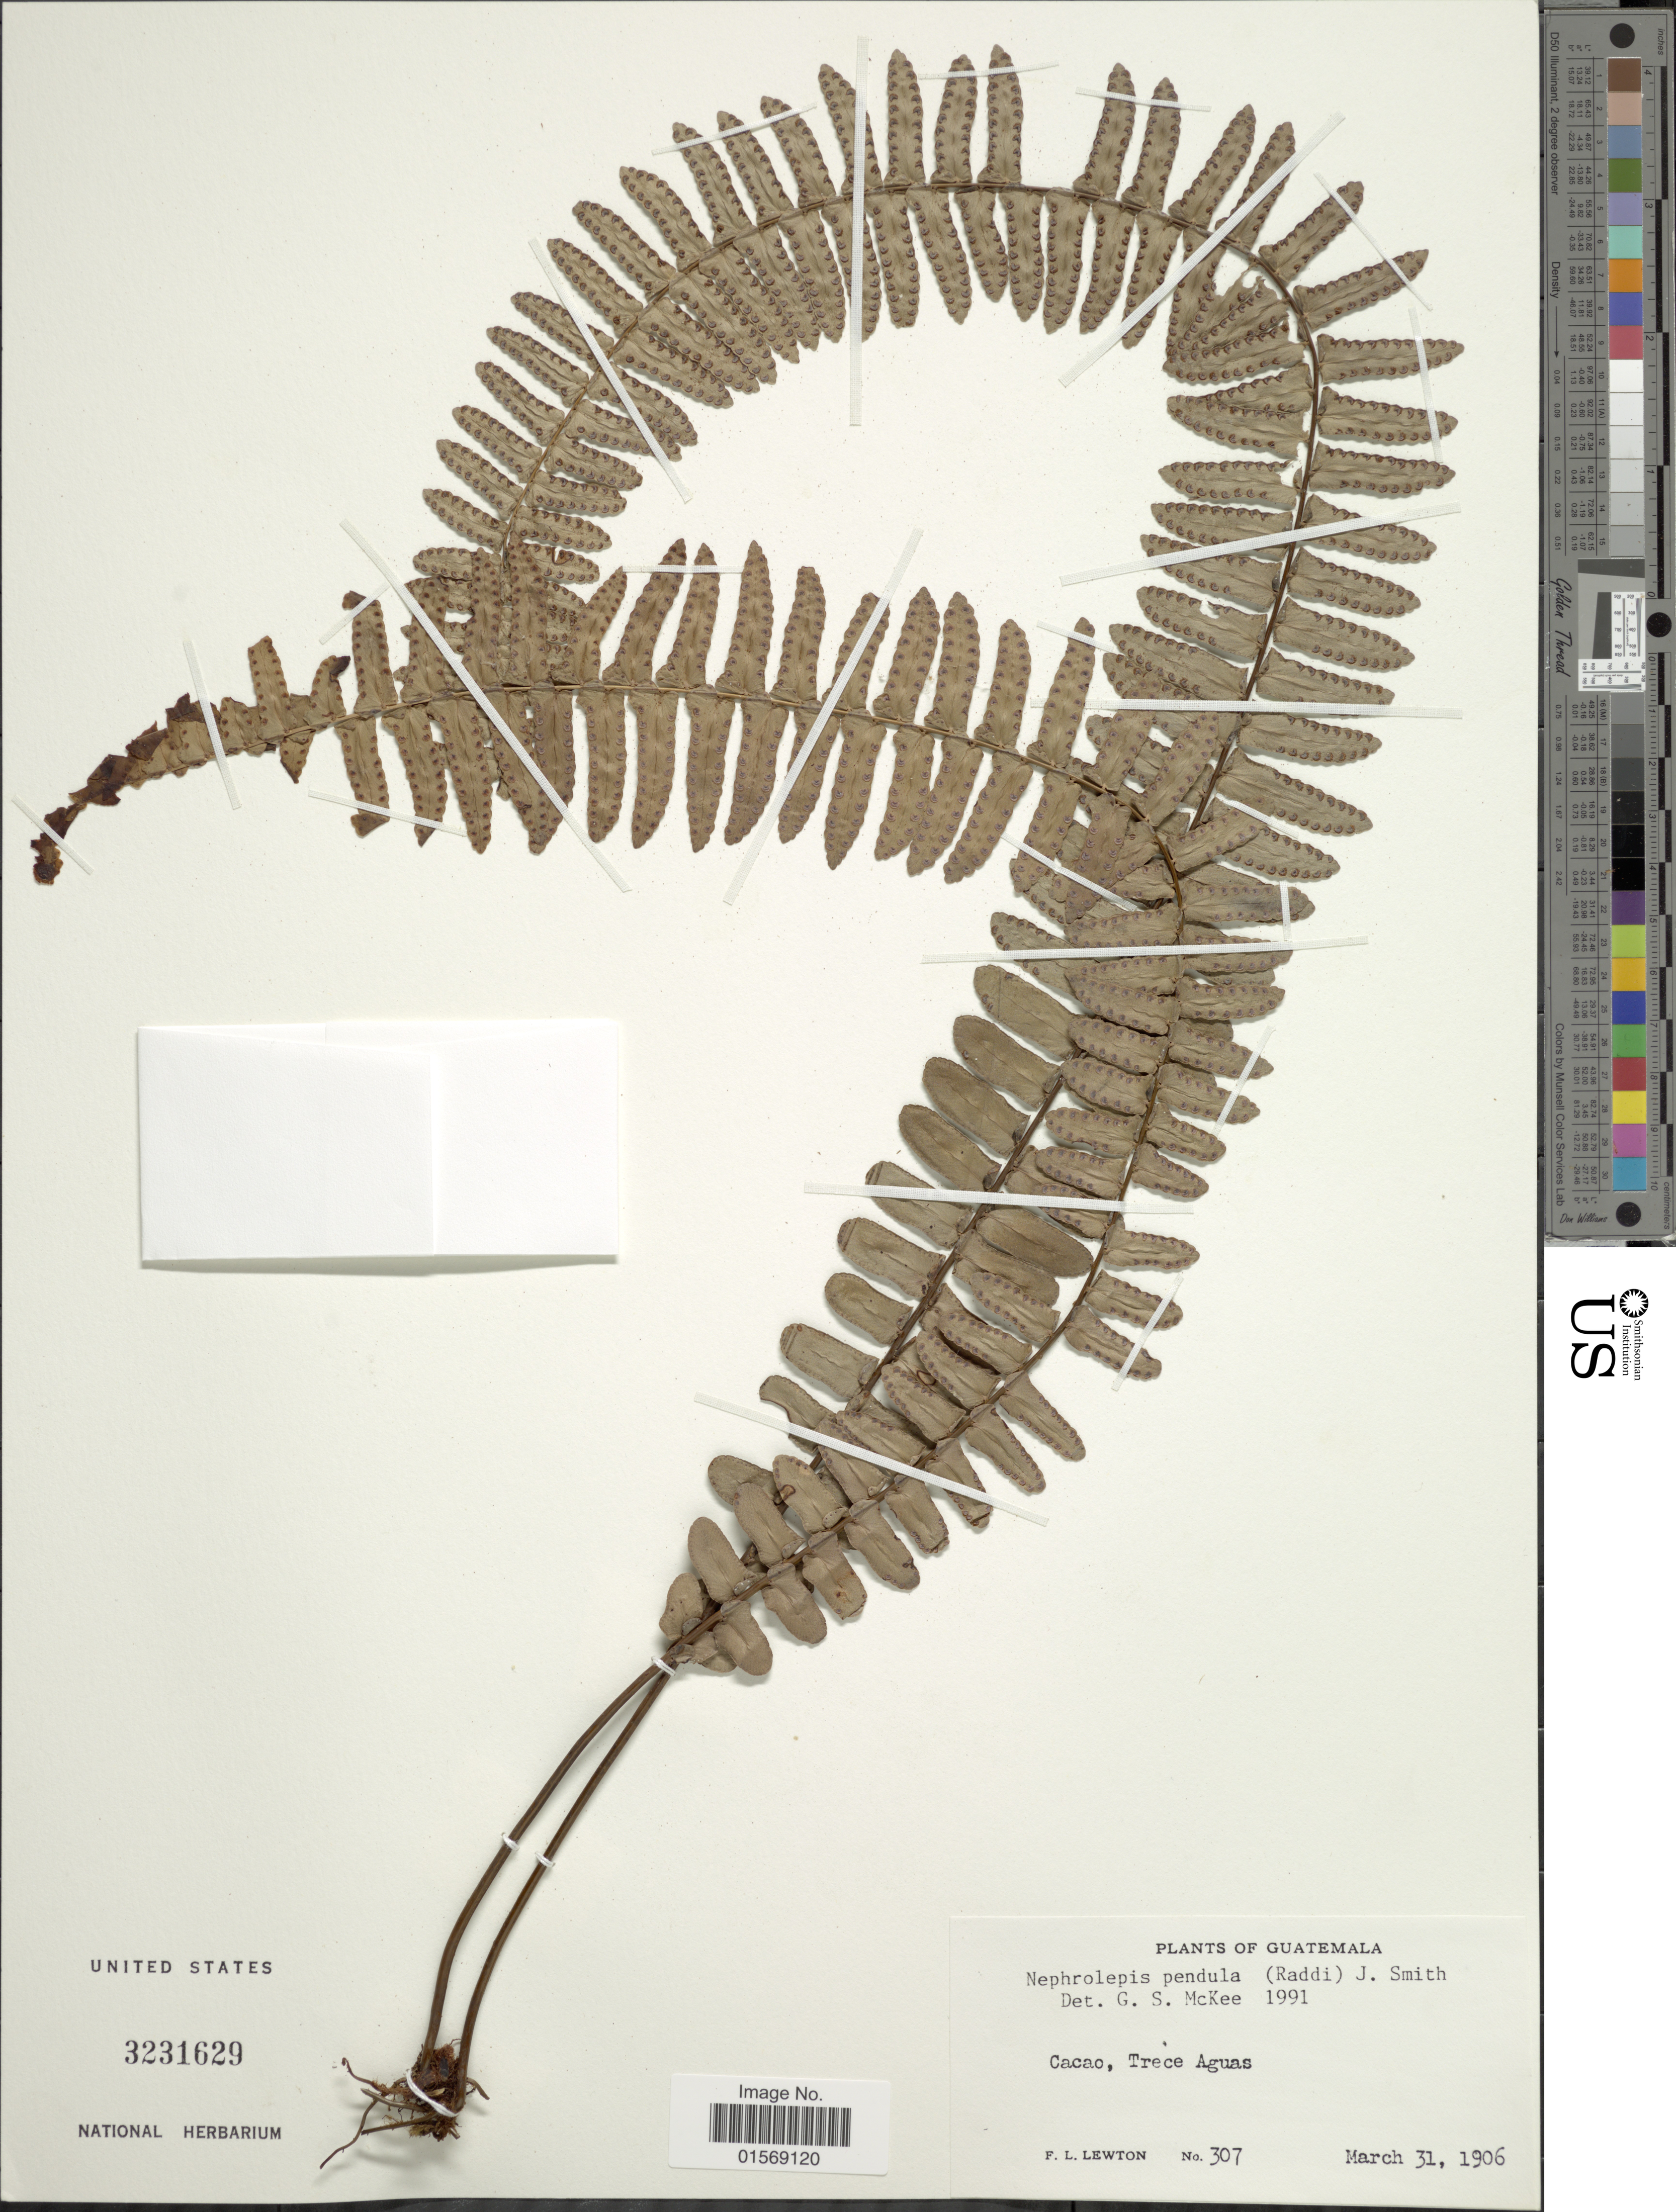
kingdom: Plantae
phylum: Tracheophyta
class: Polypodiopsida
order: Polypodiales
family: Nephrolepidaceae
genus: Nephrolepis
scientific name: Nephrolepis pendula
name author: (Raddi) J. Sm.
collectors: F. L. Lewton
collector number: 307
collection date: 1906-03-31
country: Guatemala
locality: Guatemala. Cacao. Trece Aguas.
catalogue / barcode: US 3231629